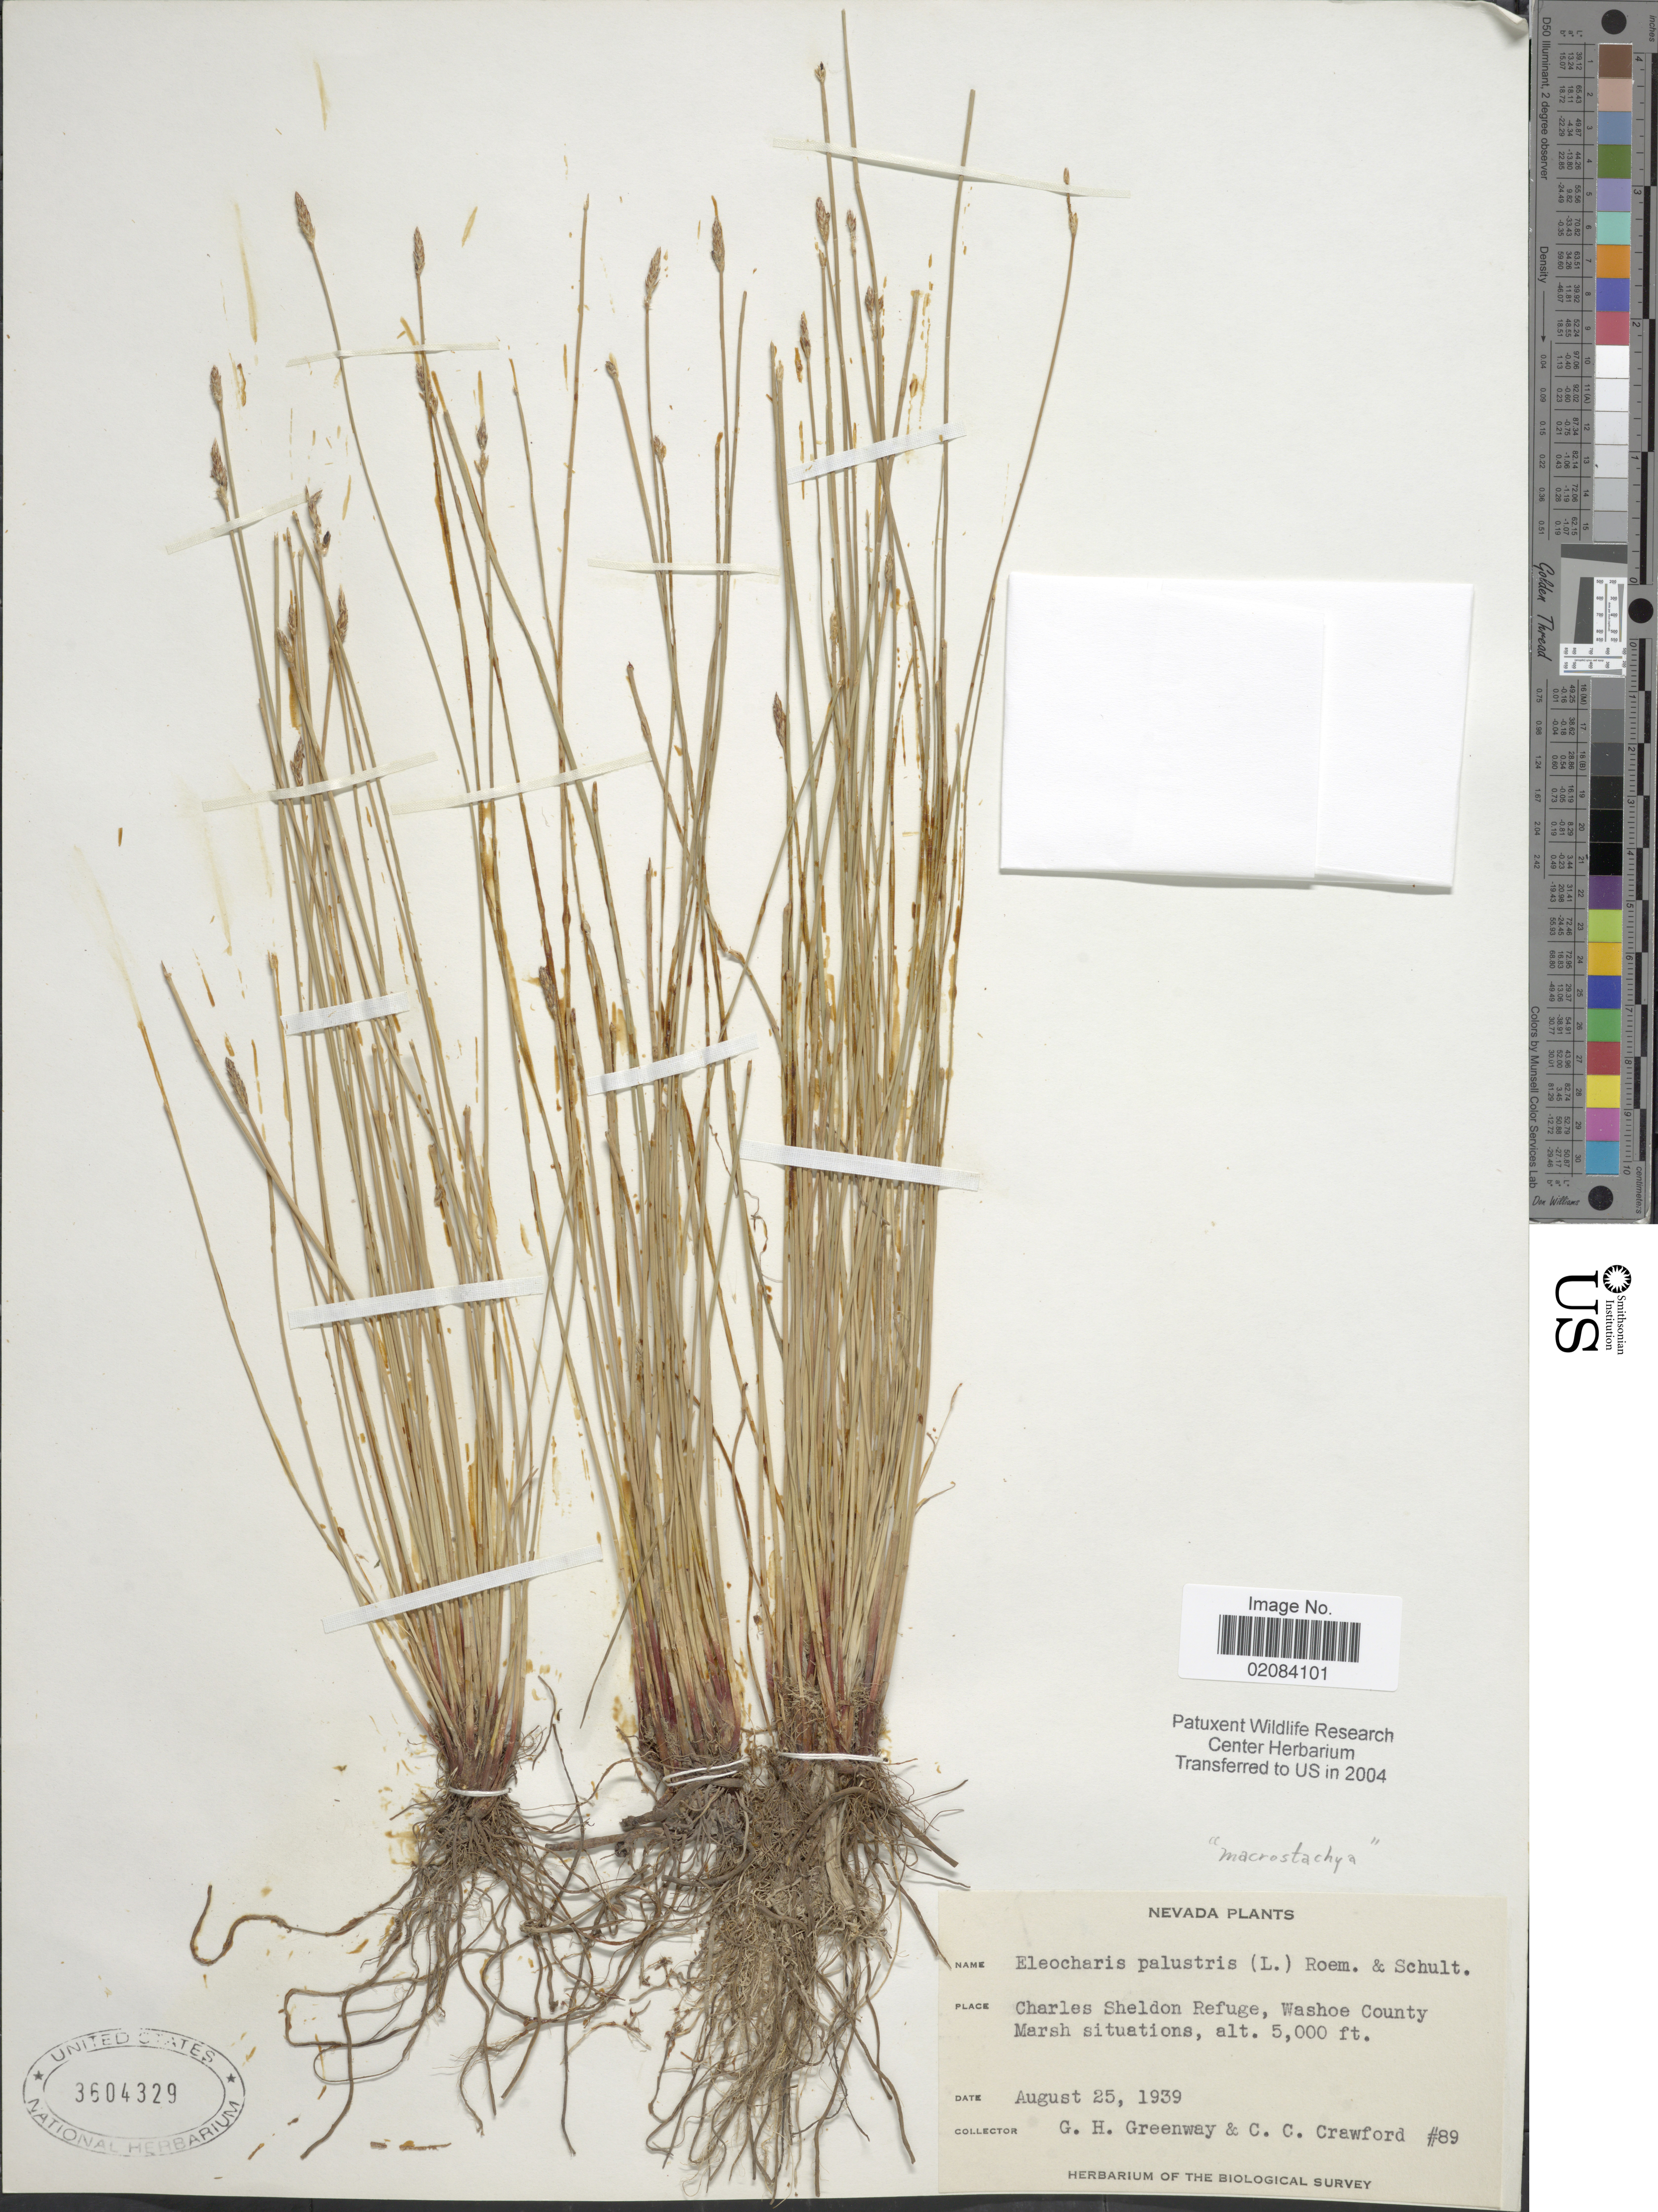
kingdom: Plantae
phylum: Tracheophyta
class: Liliopsida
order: Poales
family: Cyperaceae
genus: Eleocharis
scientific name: Eleocharis palustris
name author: (L.) Roem. & Schult.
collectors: G. Greenway & C. Crawford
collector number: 89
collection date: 1939-08-25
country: United States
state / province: Nevada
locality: Nevada, Charles Sheldon Refuge, Washoe County marsh situations.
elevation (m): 1524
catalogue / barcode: US 3604329